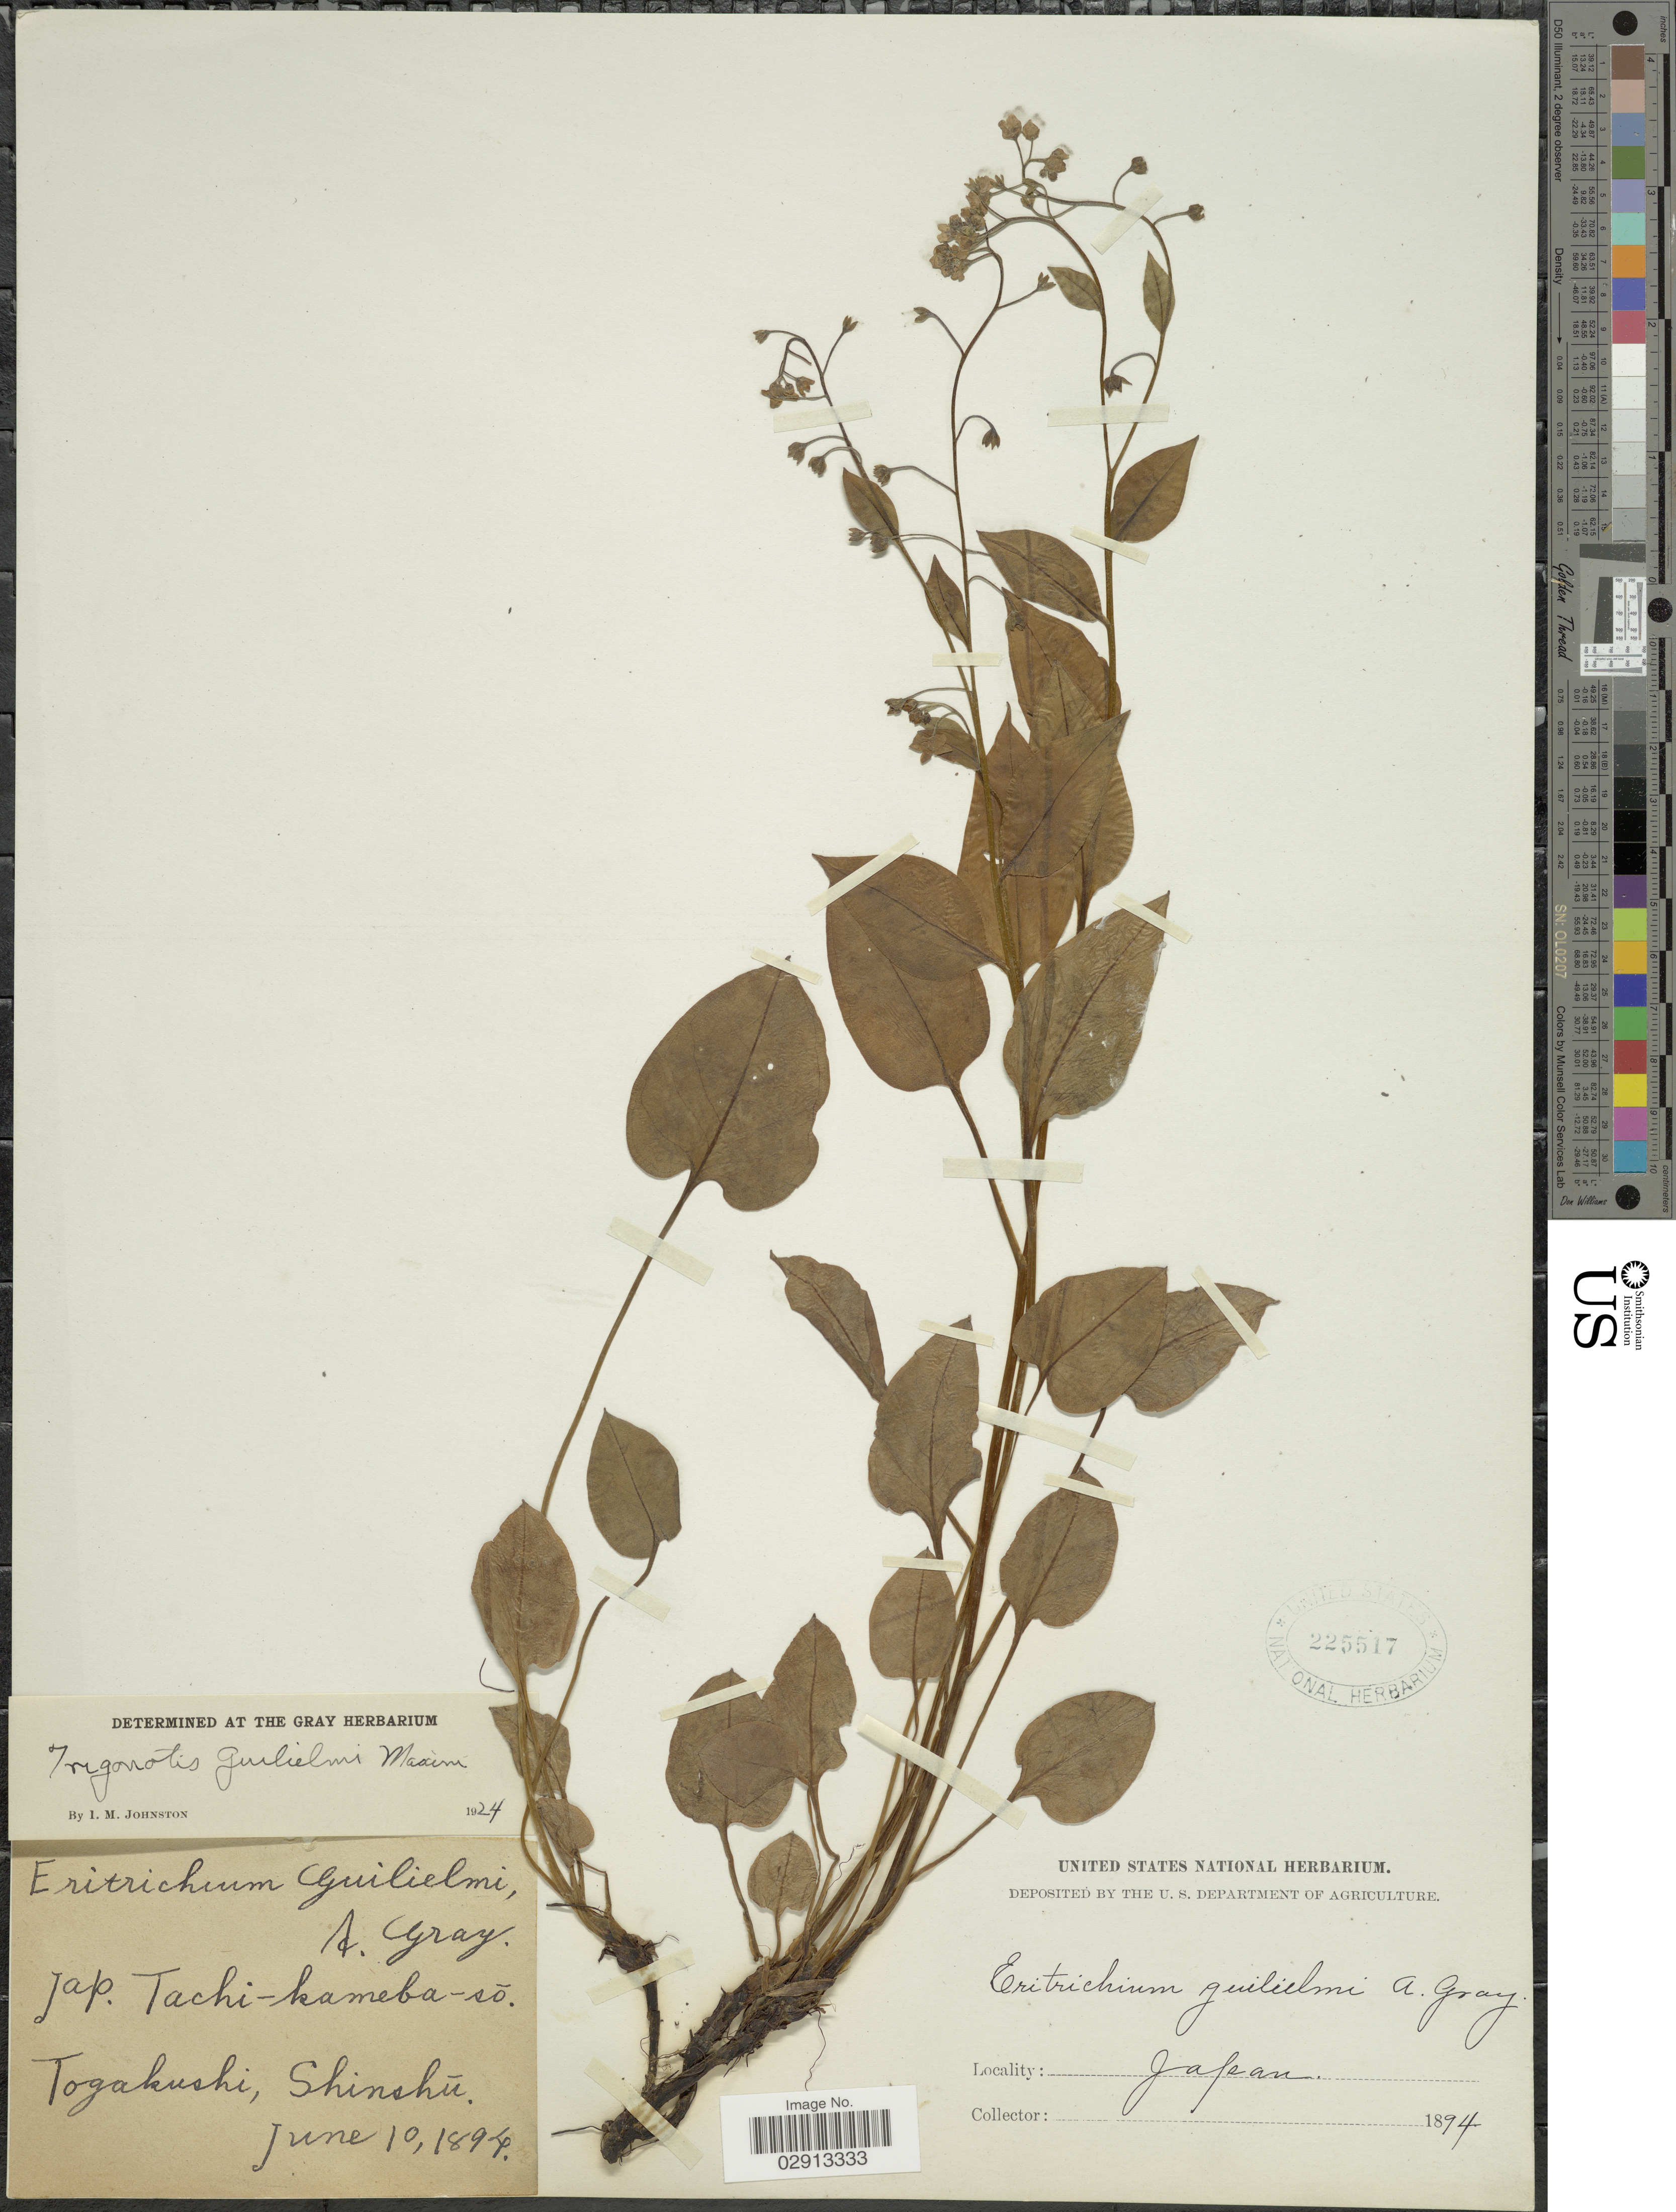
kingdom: Plantae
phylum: Tracheophyta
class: Magnoliopsida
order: Boraginales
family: Boraginaceae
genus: Trigonotis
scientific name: Trigonotis guilielmi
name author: (A. Gray) Gürke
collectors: ex herb. United States National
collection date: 1894-06-10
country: Japan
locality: Togakushi, Shinshū.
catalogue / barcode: US 225517